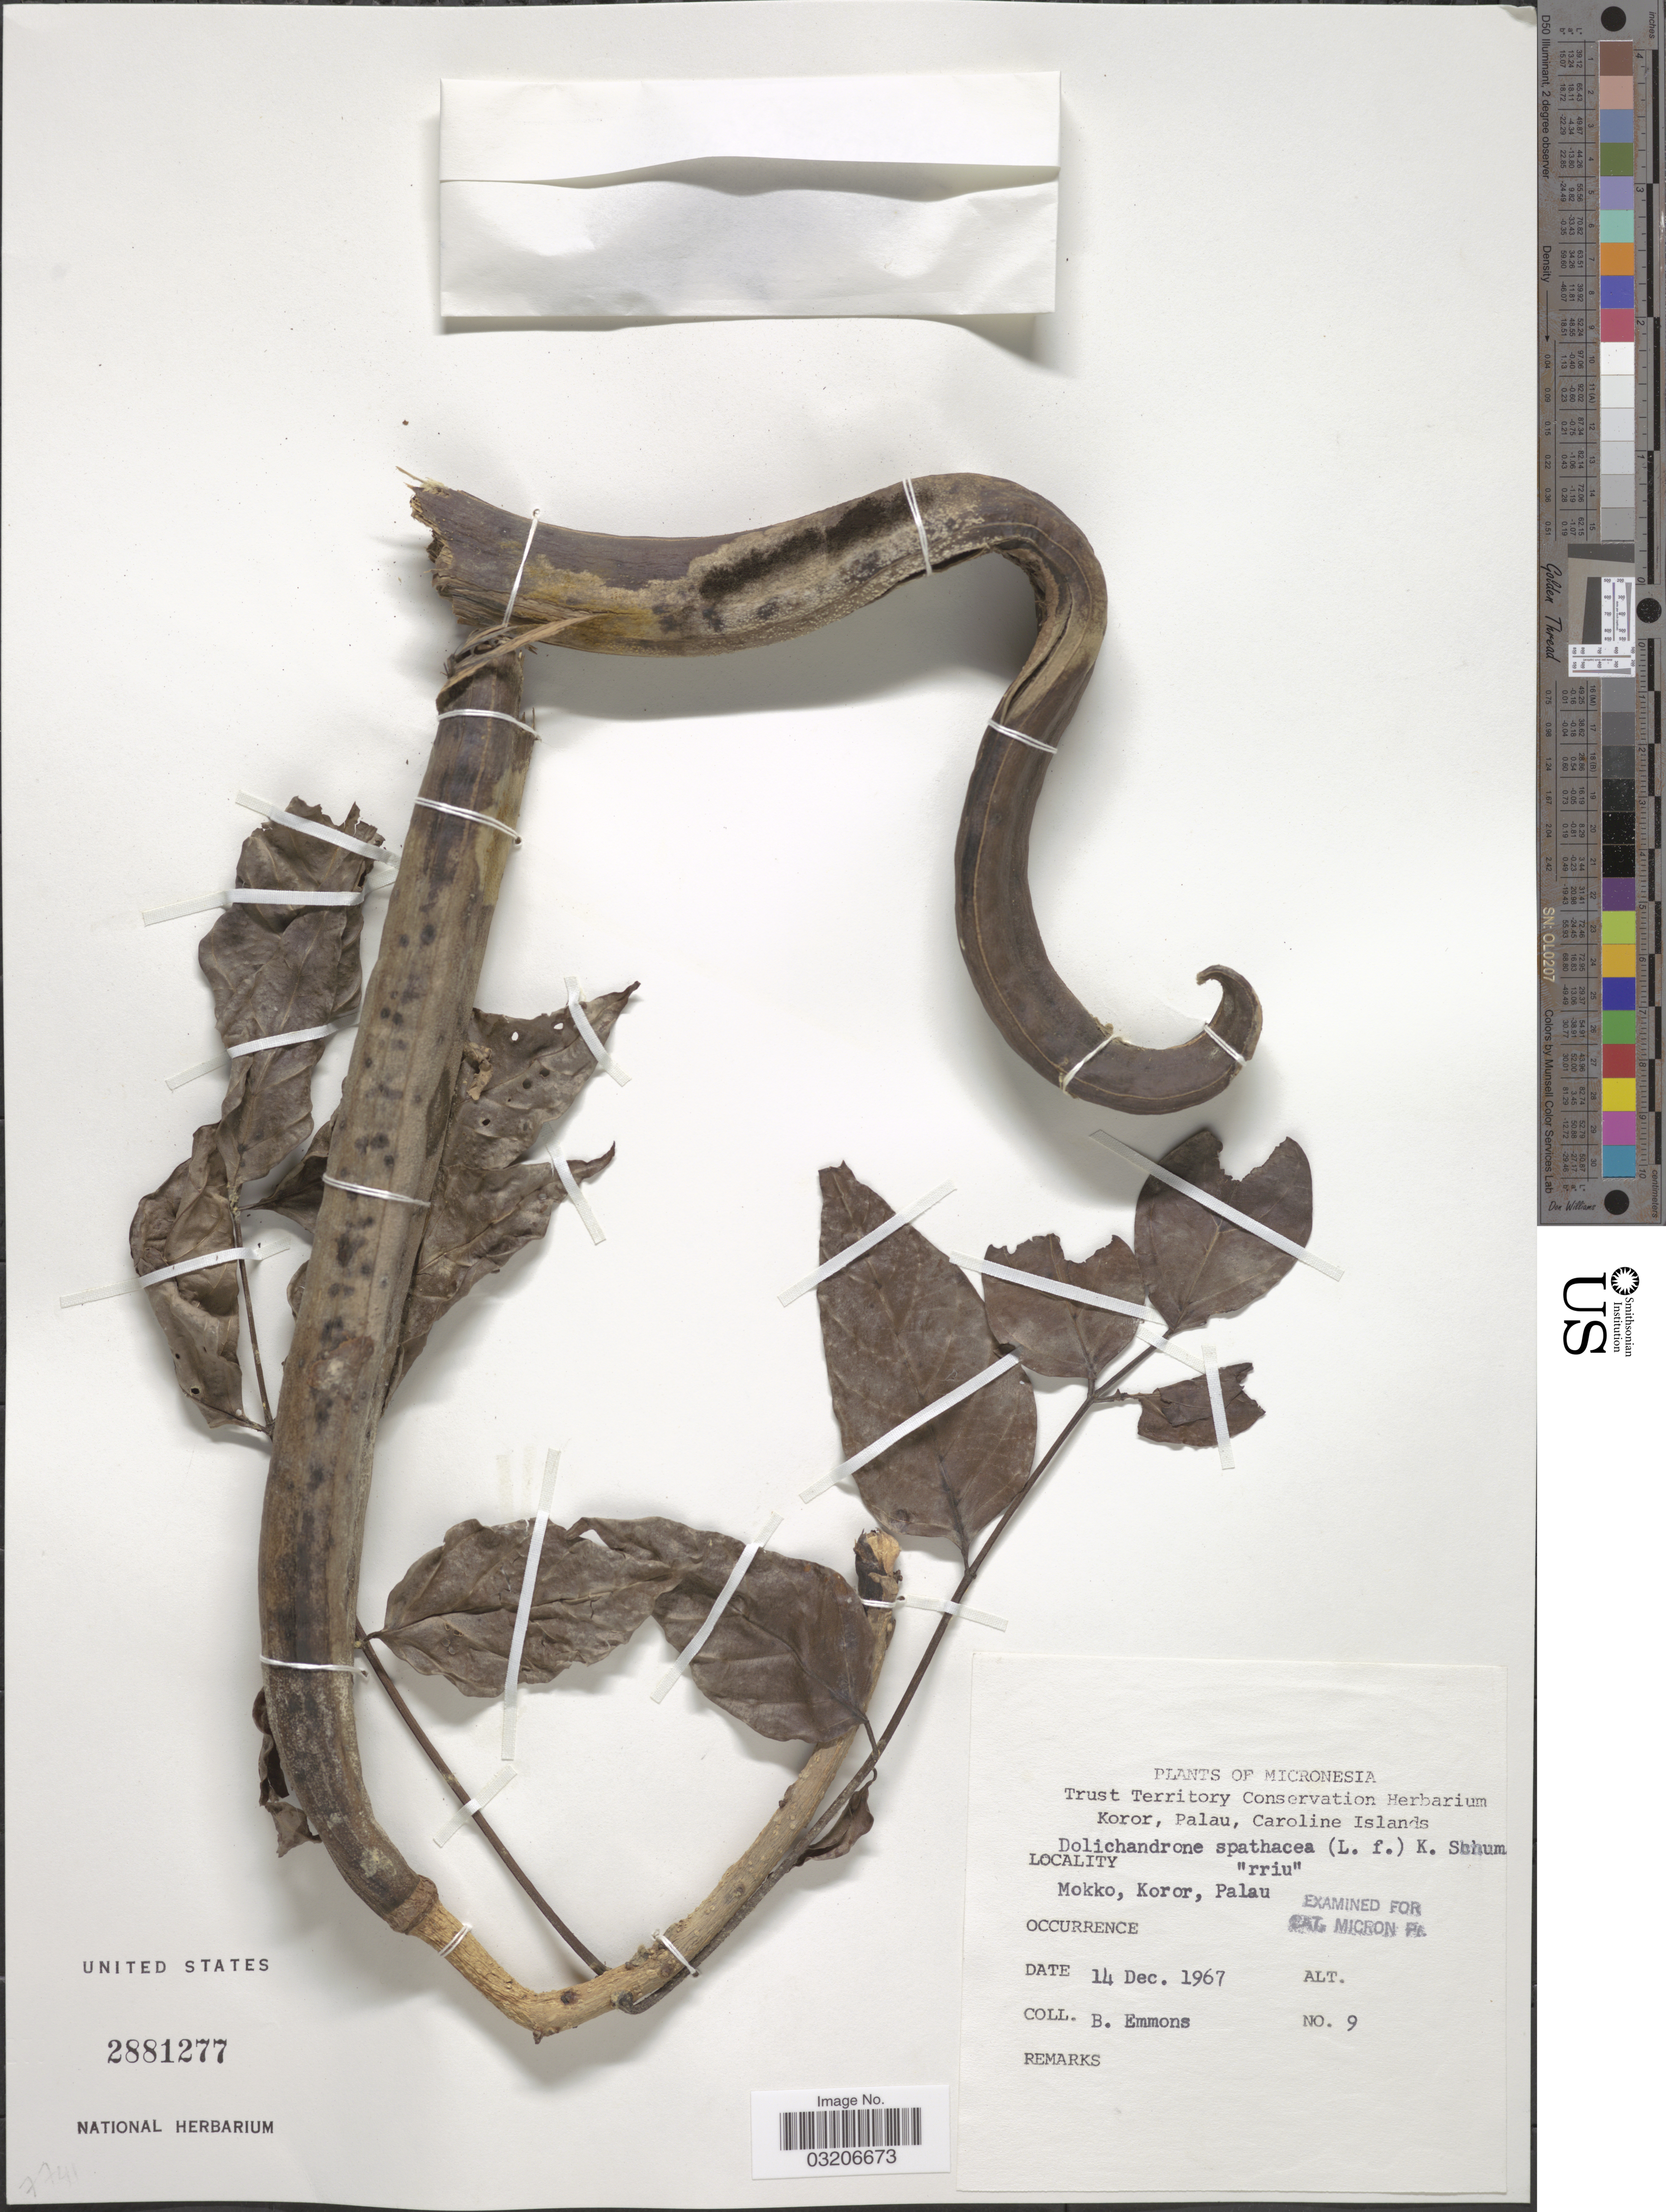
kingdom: Plantae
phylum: Tracheophyta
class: Magnoliopsida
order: Lamiales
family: Bignoniaceae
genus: Dolichandrone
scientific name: Dolichandrone spathacea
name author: (L. f.) K. Schum.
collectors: B. Emmons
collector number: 9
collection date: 1967-12-14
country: Palau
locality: Micronesia. Mokko, Koror, Palau.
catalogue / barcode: US 2881277